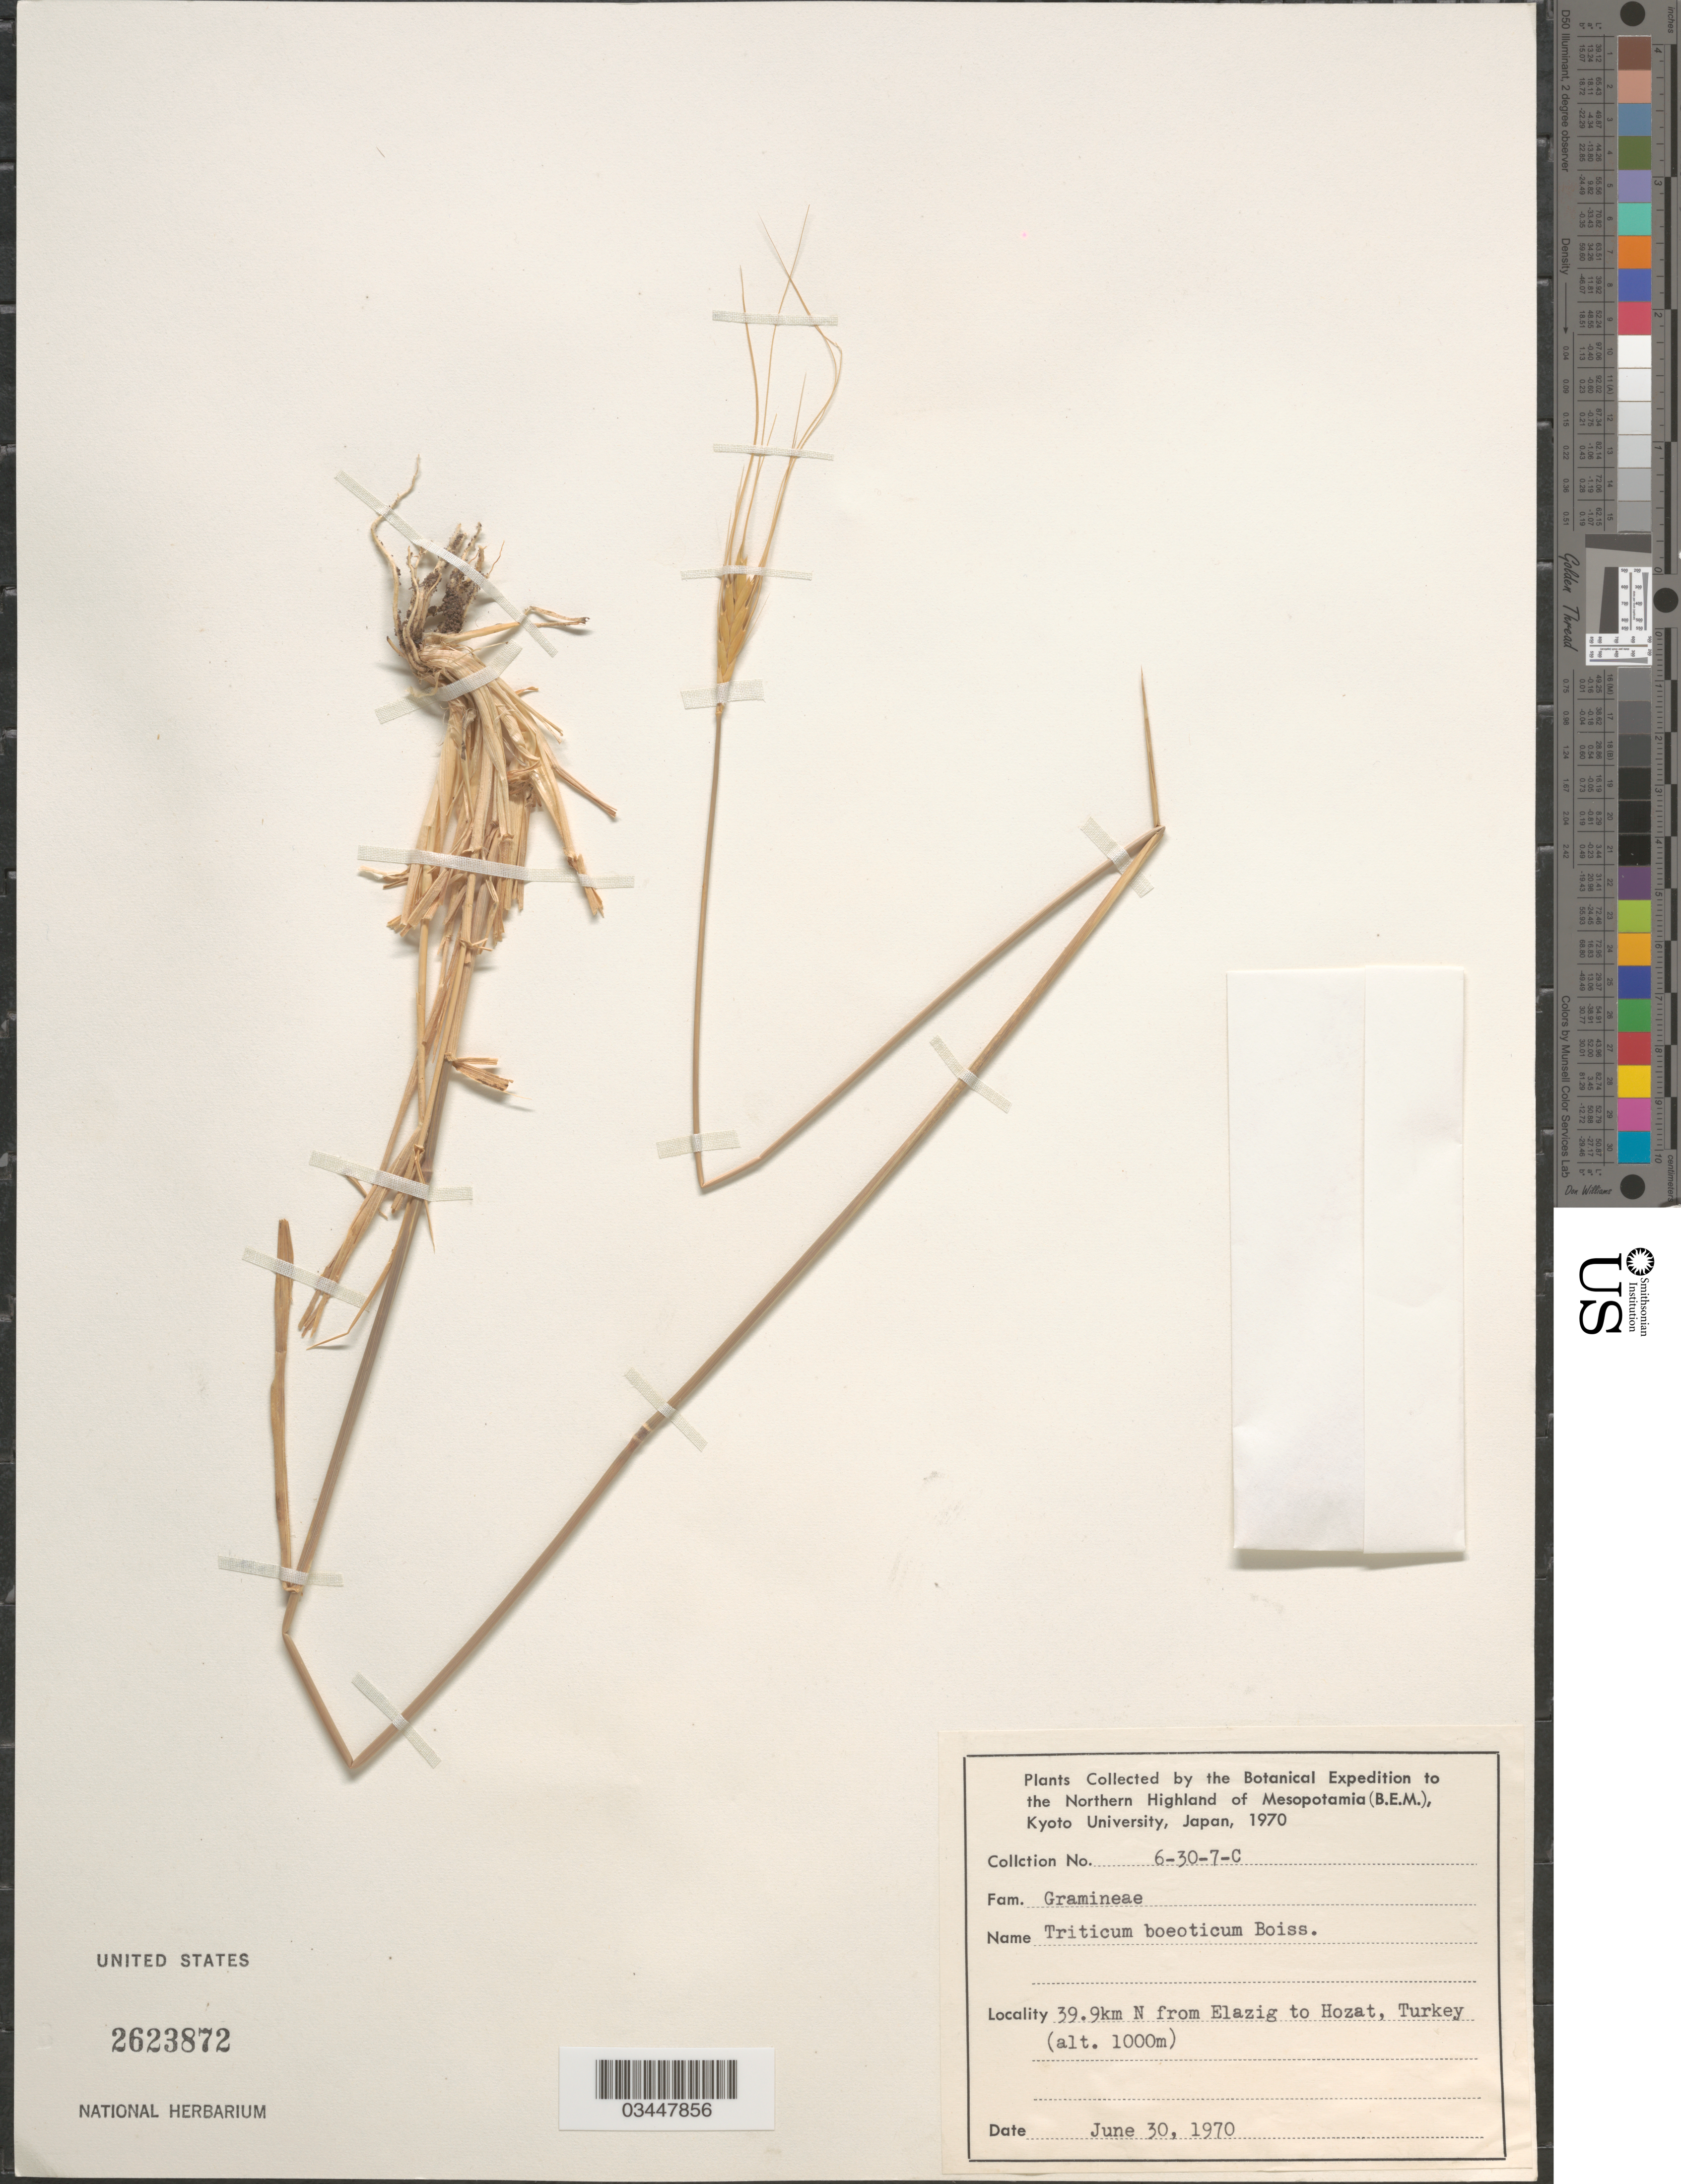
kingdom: Plantae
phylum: Tracheophyta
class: Liliopsida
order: Poales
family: Poaceae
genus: Triticum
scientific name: Triticum boeoticum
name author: Boiss.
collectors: Botanical Expedition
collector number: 6-30-7-C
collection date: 1970-06-30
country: Turkey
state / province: Elazig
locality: To the Northern Highland of Mesopotamia (B.E.M.). 39.9km N from Elazig to Hozat.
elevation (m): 1000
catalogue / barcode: US 2623872